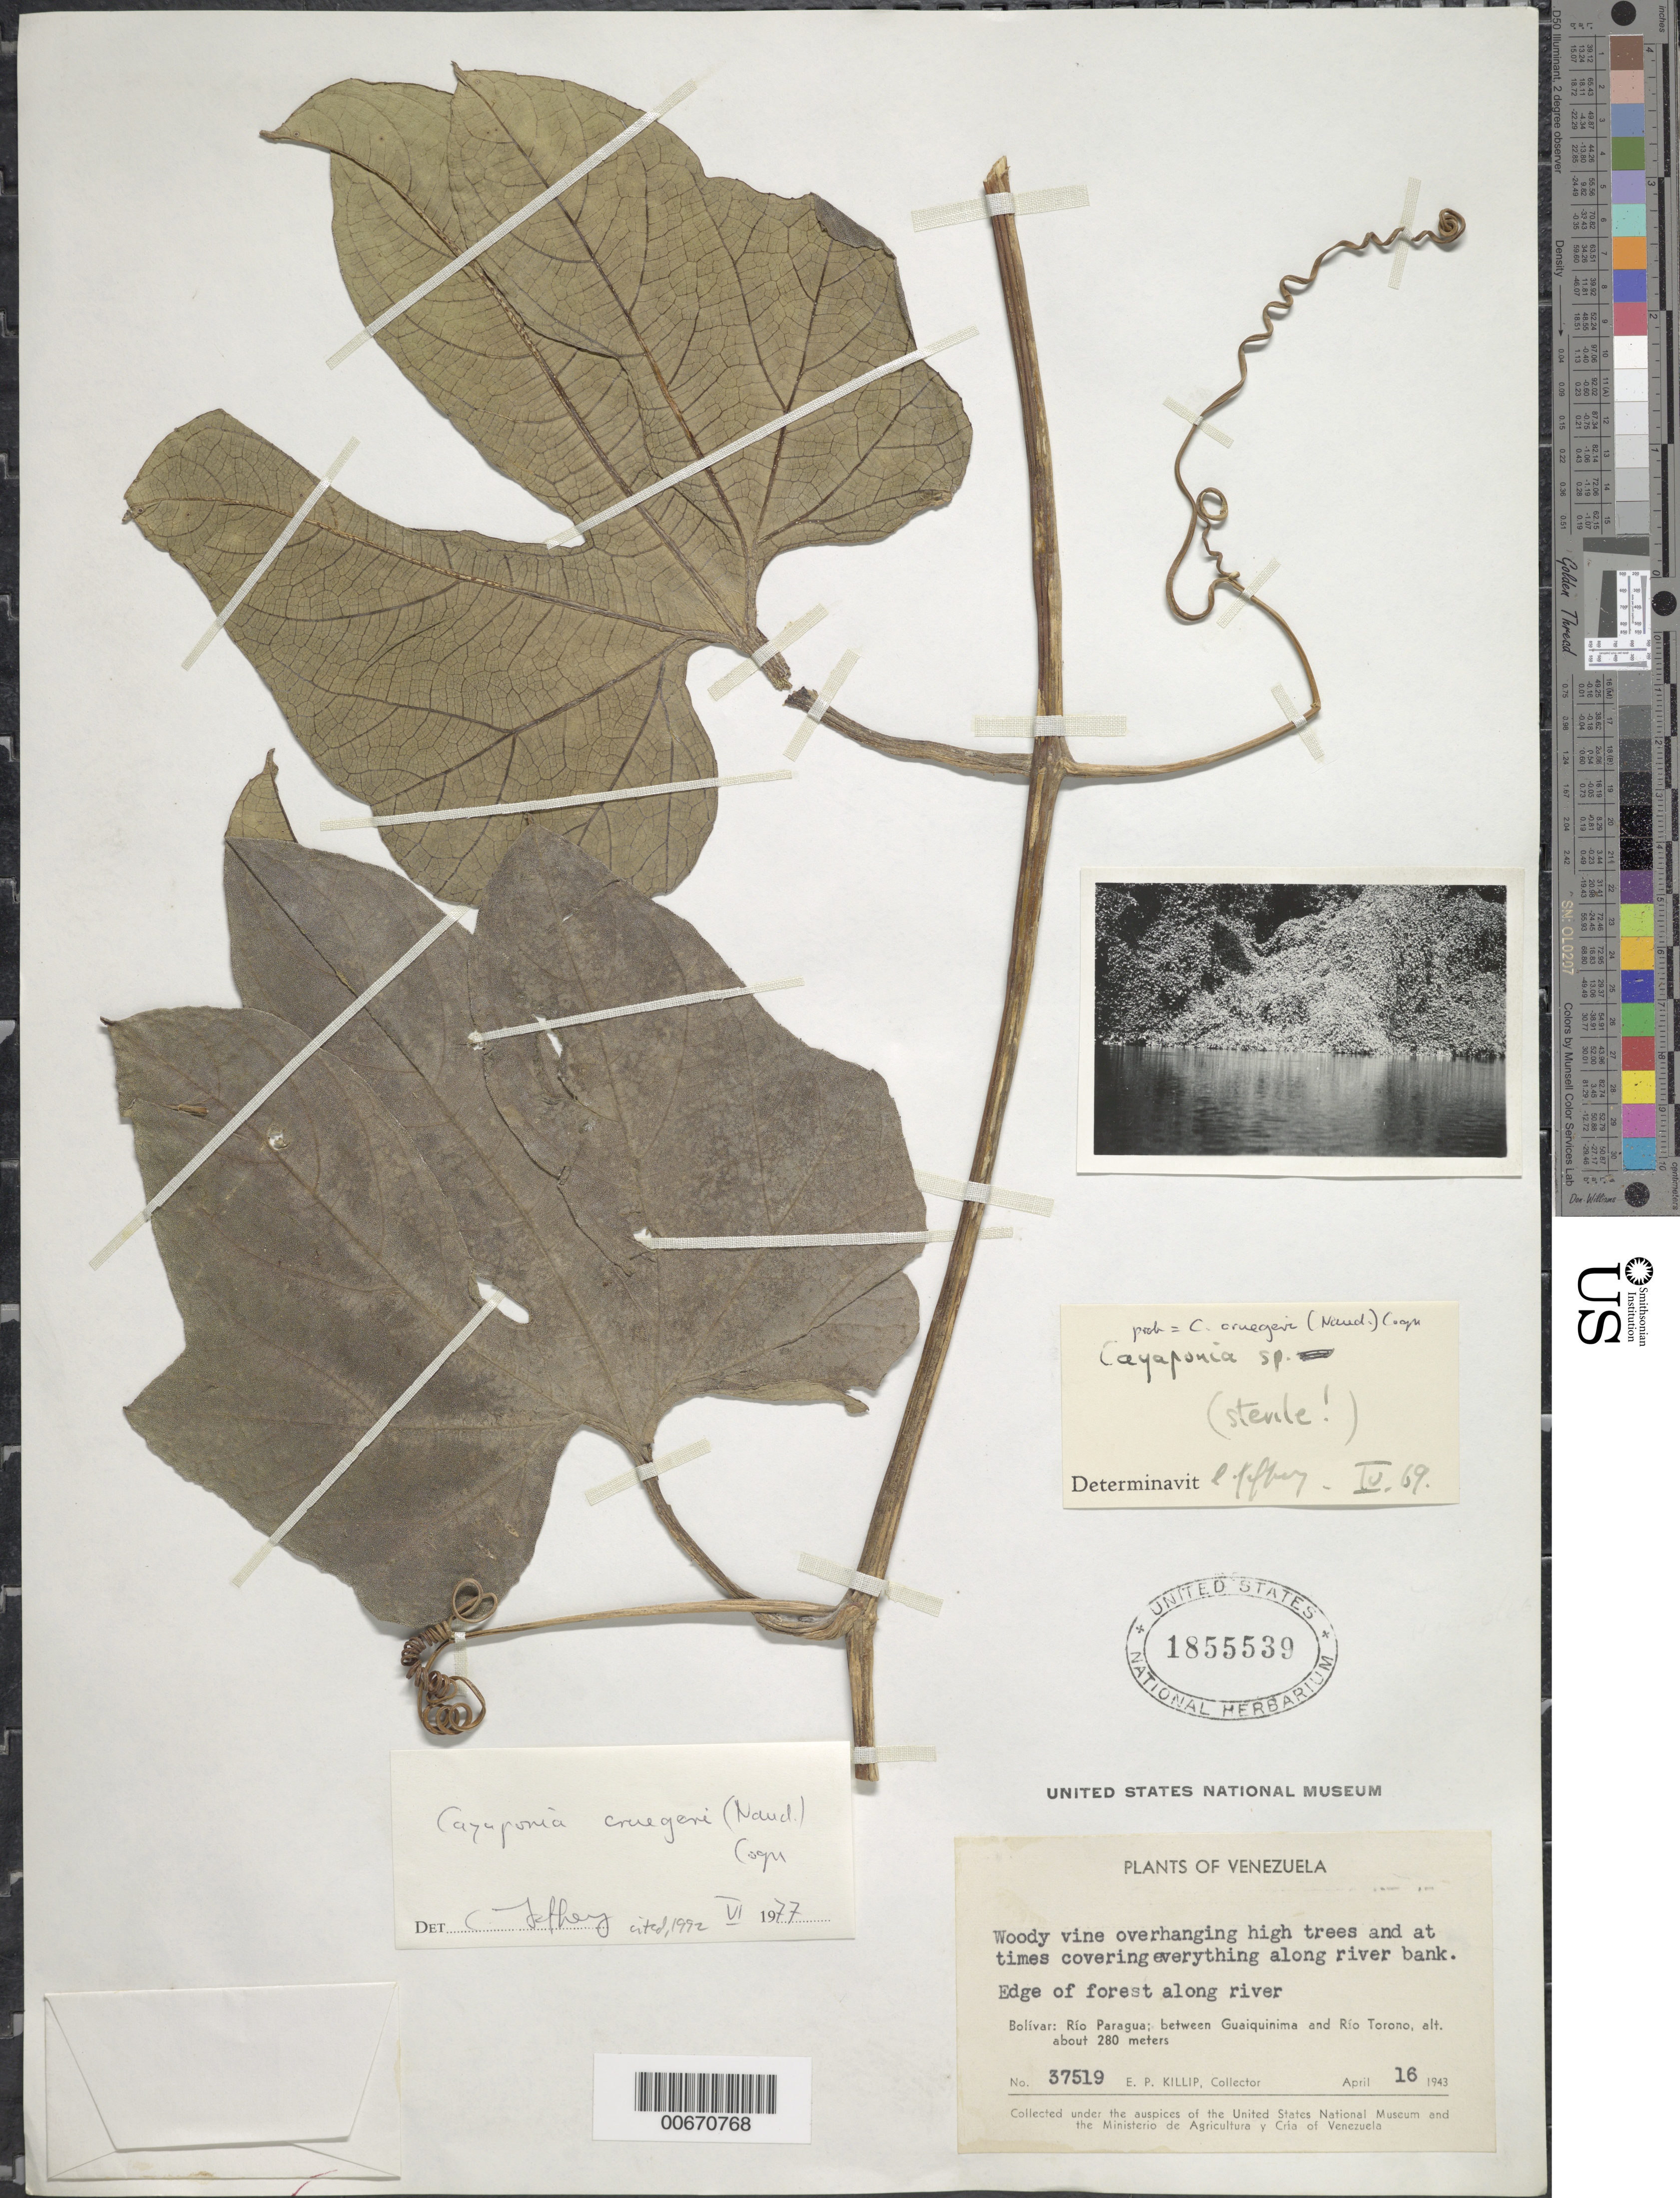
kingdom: Plantae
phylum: Tracheophyta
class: Magnoliopsida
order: Cucurbitales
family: Cucurbitaceae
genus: Cayaponia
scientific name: Cayaponia cruegeri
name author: (Naudin) Cogn.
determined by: Jeffrey, C.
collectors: E. P. Killip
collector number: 37519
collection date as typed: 16-Apr-43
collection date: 1943-04-16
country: Venezuela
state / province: Bolívar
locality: Río Paragua, between Guaiquinima and Río Torono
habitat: Edge of forest, along river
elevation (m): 280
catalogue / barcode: US 1855539